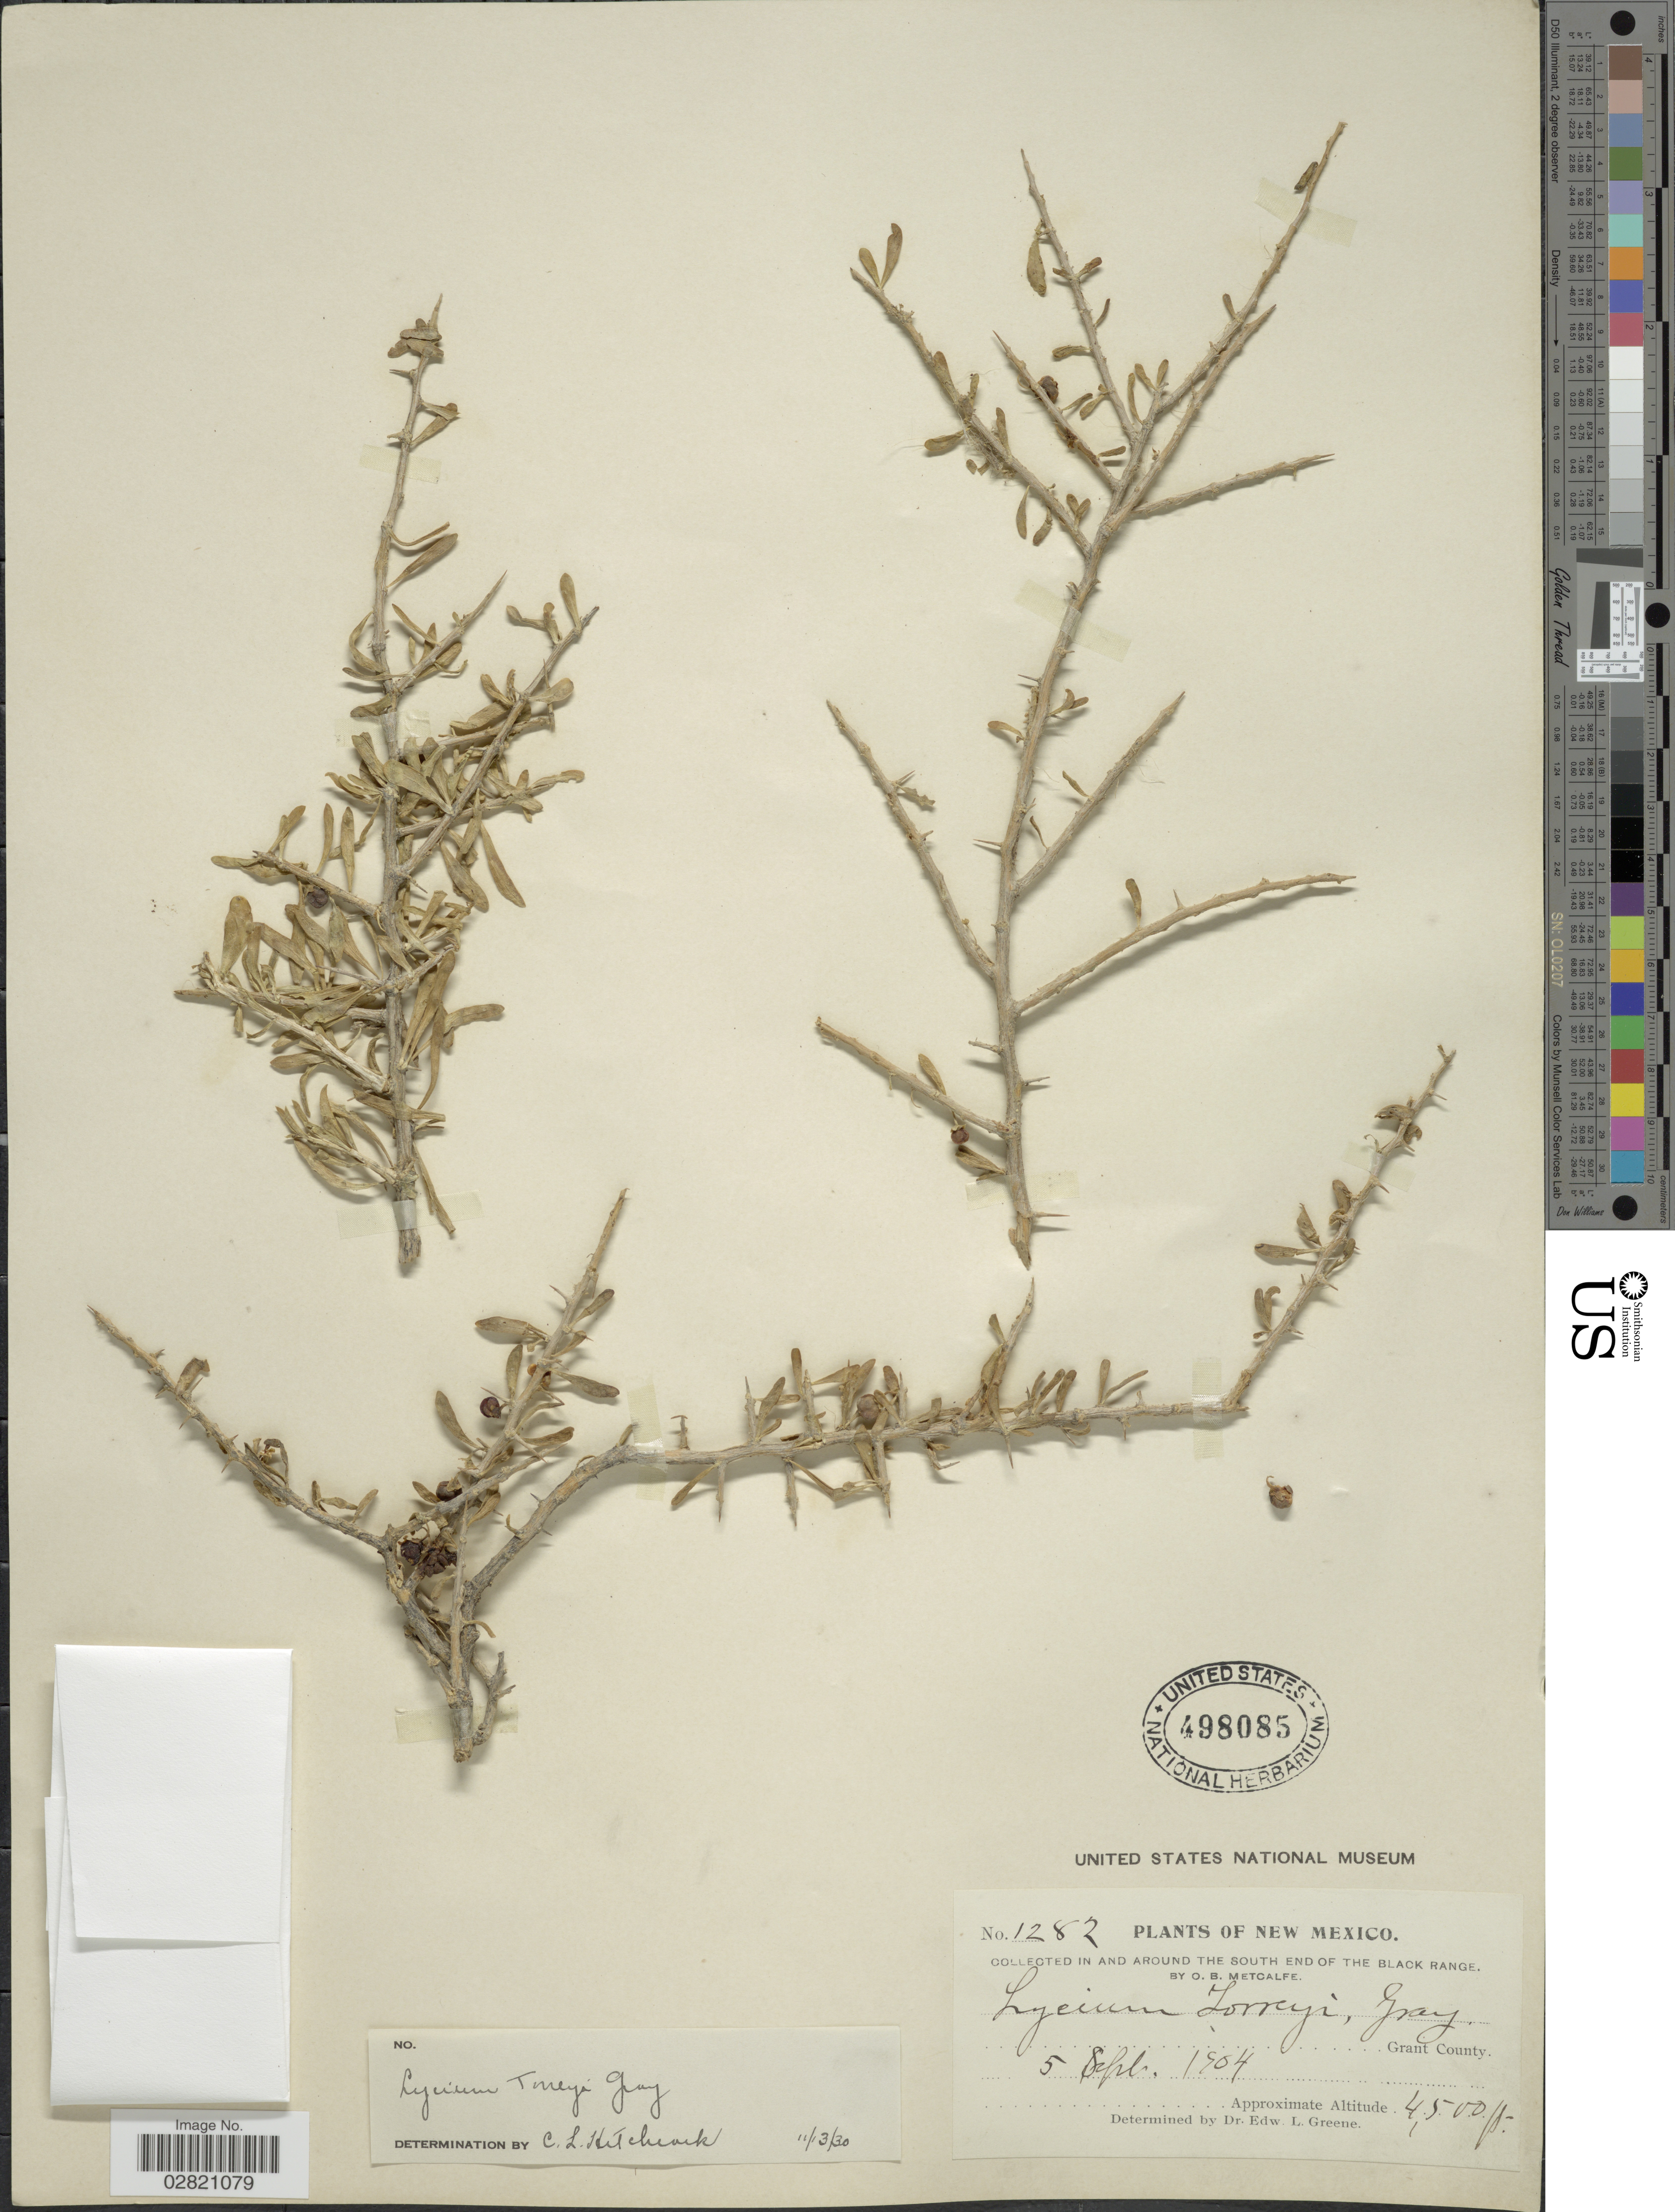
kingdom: Plantae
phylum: Tracheophyta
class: Magnoliopsida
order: Solanales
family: Solanaceae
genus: Lycium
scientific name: Lycium torreyi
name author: A. Gray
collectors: O. B. Metcalfe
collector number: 1282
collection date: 1904-09-05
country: United States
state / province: New Mexico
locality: In and around the South end of the Black Range. Grant County.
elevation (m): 1372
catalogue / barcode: US 498085